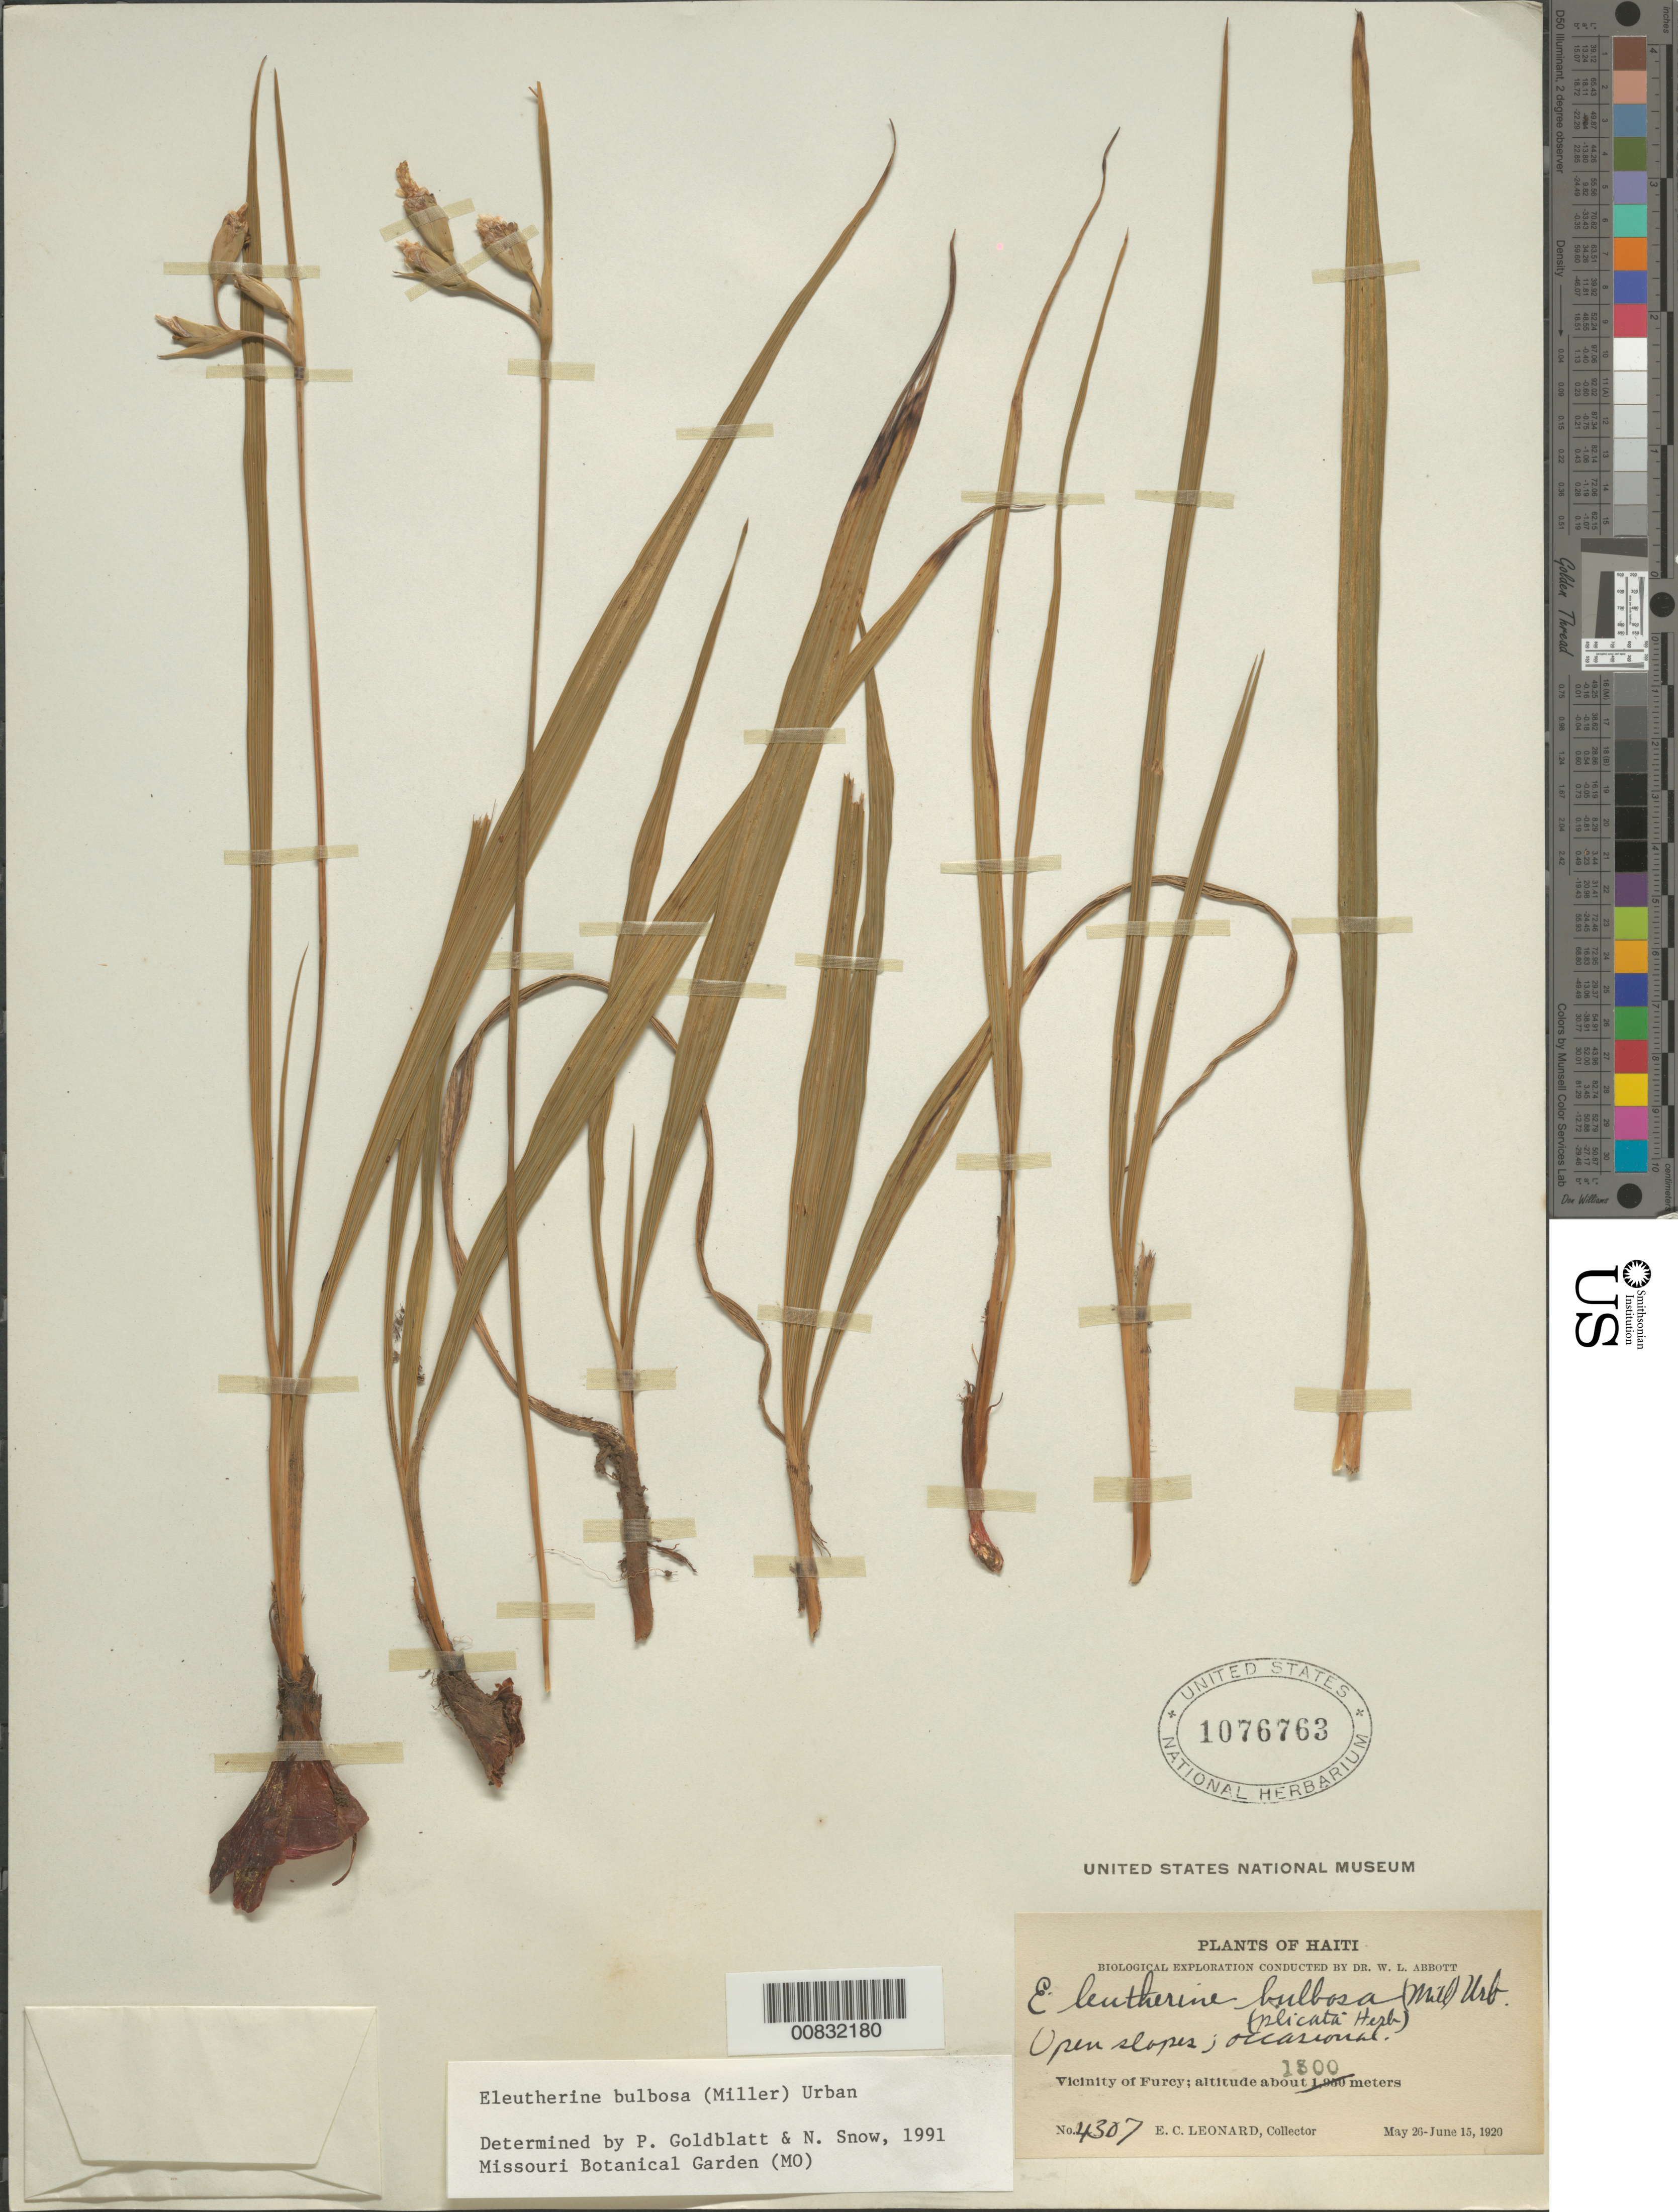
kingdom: Plantae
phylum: Tracheophyta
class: Liliopsida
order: Asparagales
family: Iridaceae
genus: Eleutherine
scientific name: Eleutherine bulbosa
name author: (Mill.) Urb.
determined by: Goldblatt, P.; Snow, N. W.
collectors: E. C. Leonard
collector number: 4307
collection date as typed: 26 May 1920 to 15 Jun 1920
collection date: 1920-05-26/1920-06-15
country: Haiti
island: Hispaniola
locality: Vicinity of furcy.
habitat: Open slopes.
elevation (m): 1300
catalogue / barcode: US 1076763